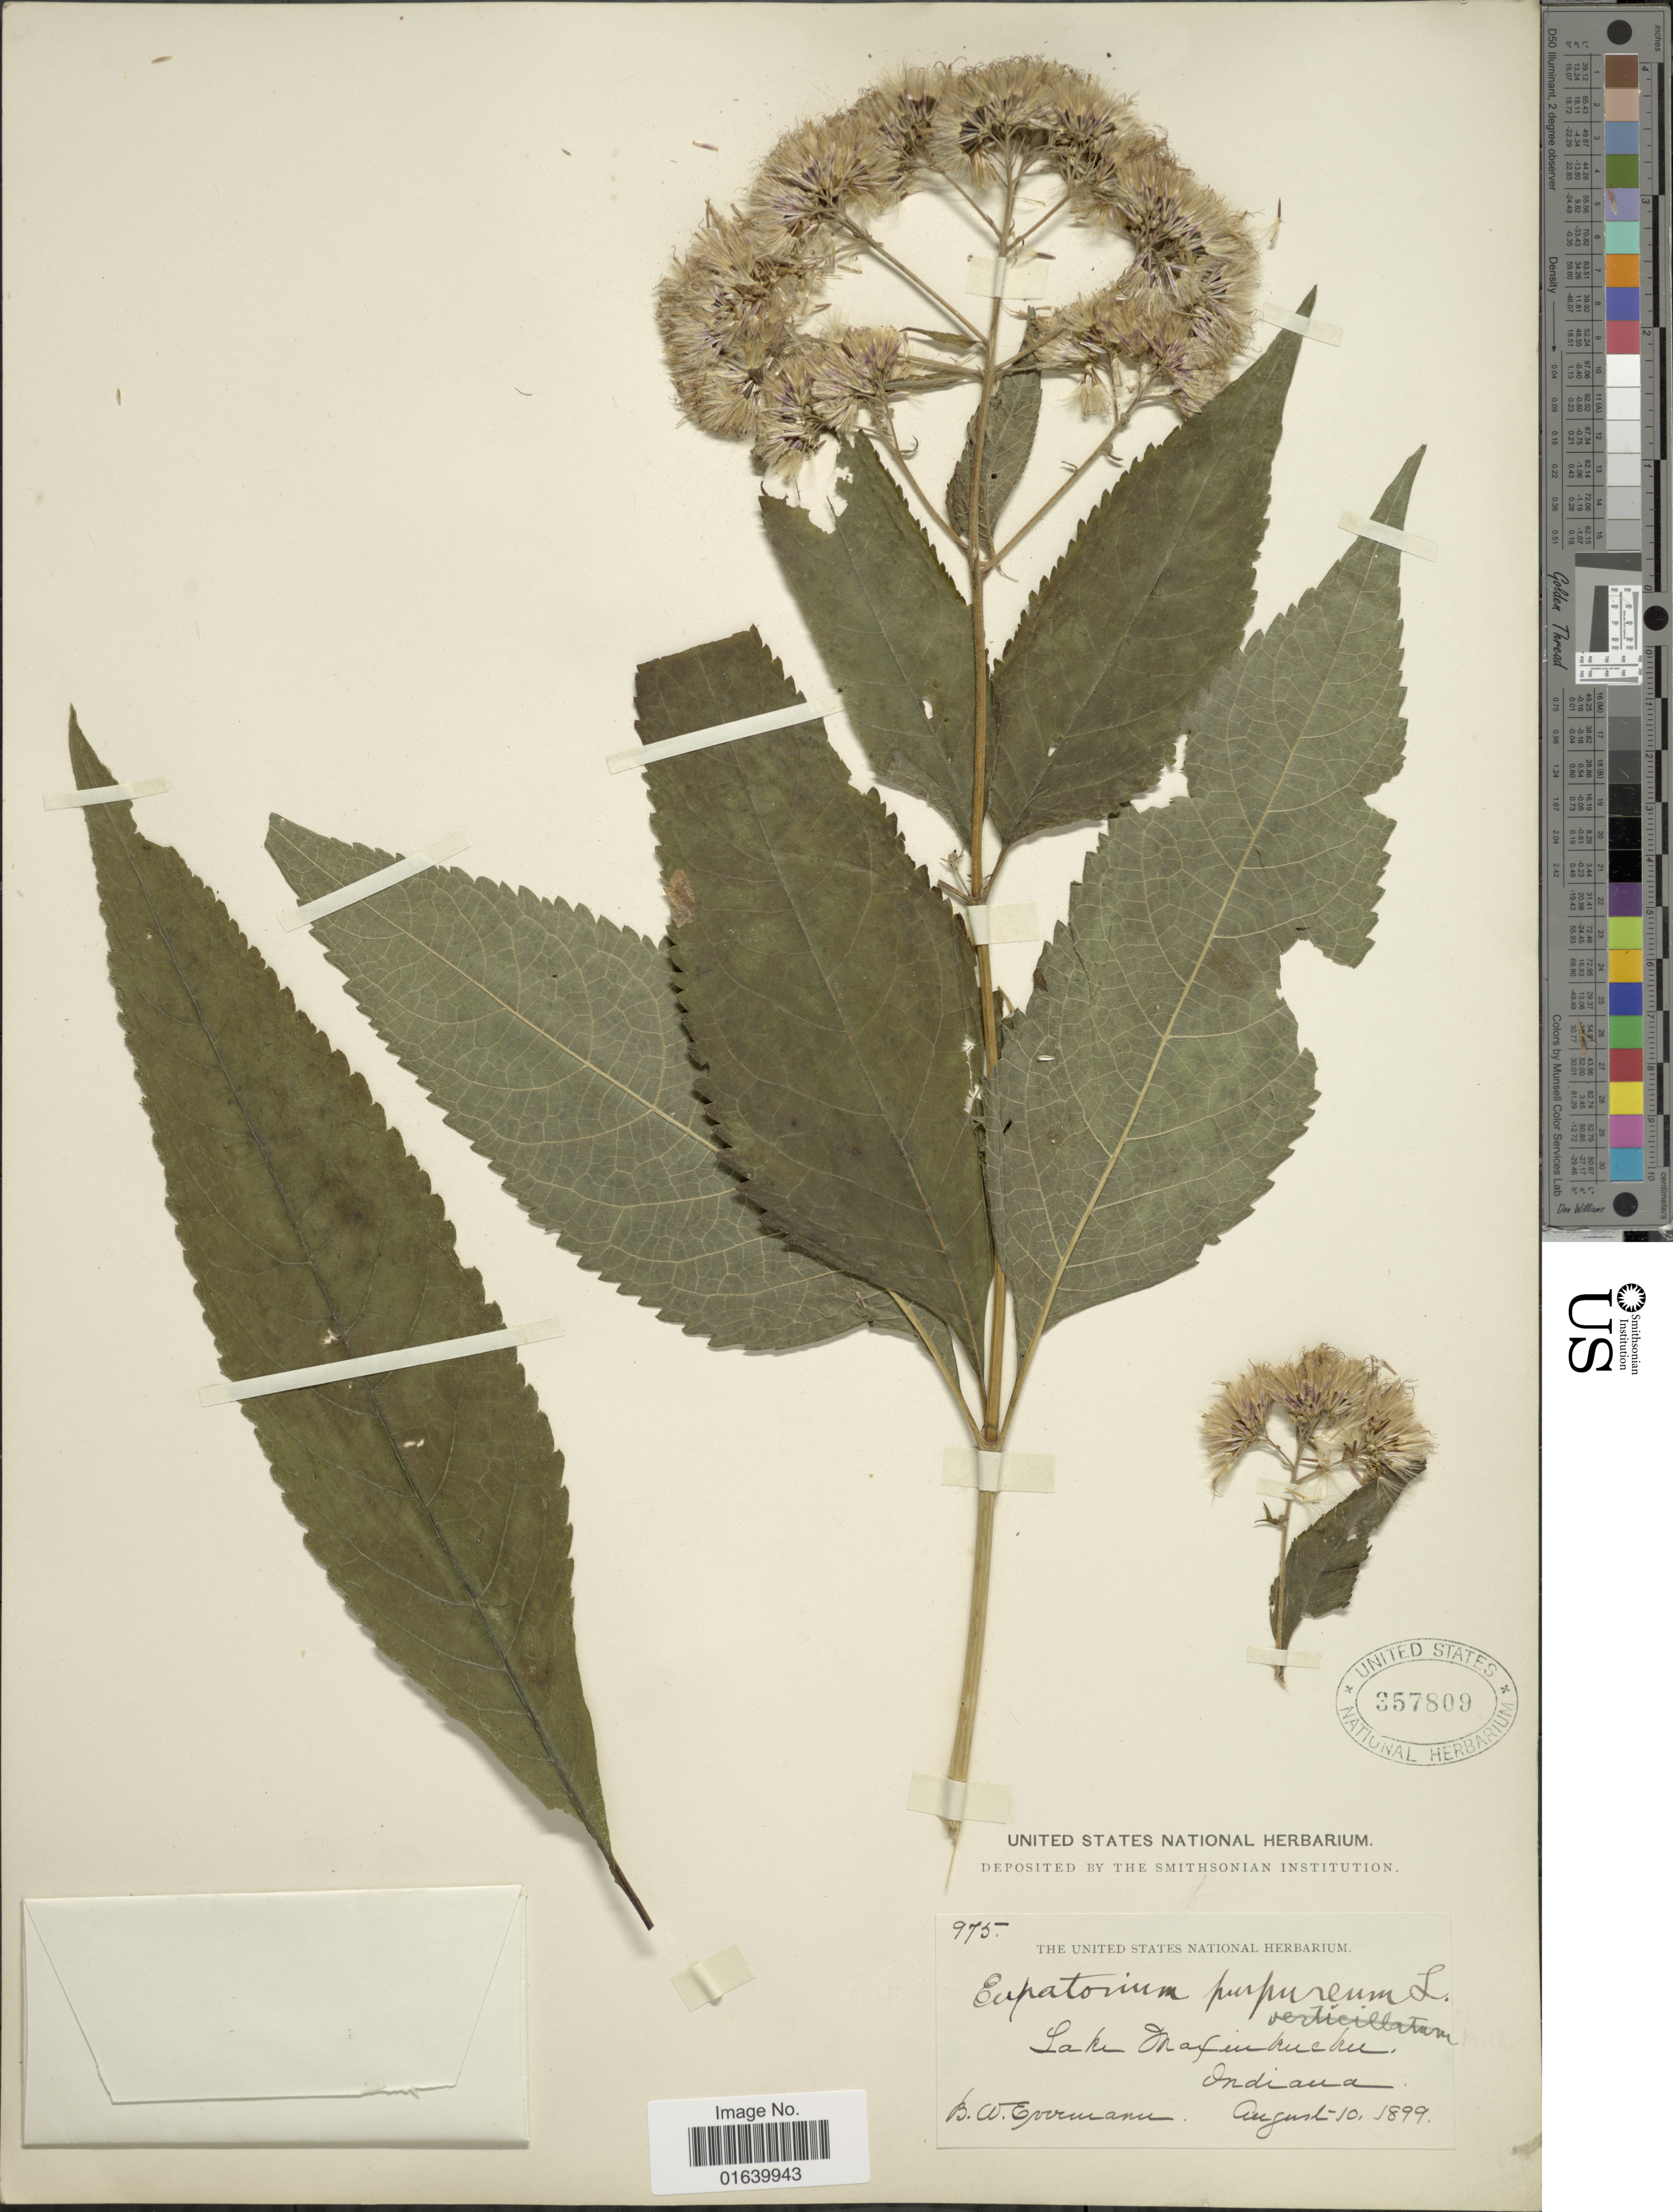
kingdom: Plantae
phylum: Tracheophyta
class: Magnoliopsida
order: Asterales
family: Asteraceae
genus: Eupatorium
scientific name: Eupatorium purpureum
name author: (L.) E.E. Lamont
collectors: B. W. Evermann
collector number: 975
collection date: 1899-08-10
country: United States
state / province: Indiana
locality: Lake Maxinkuckee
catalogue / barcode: US 357809